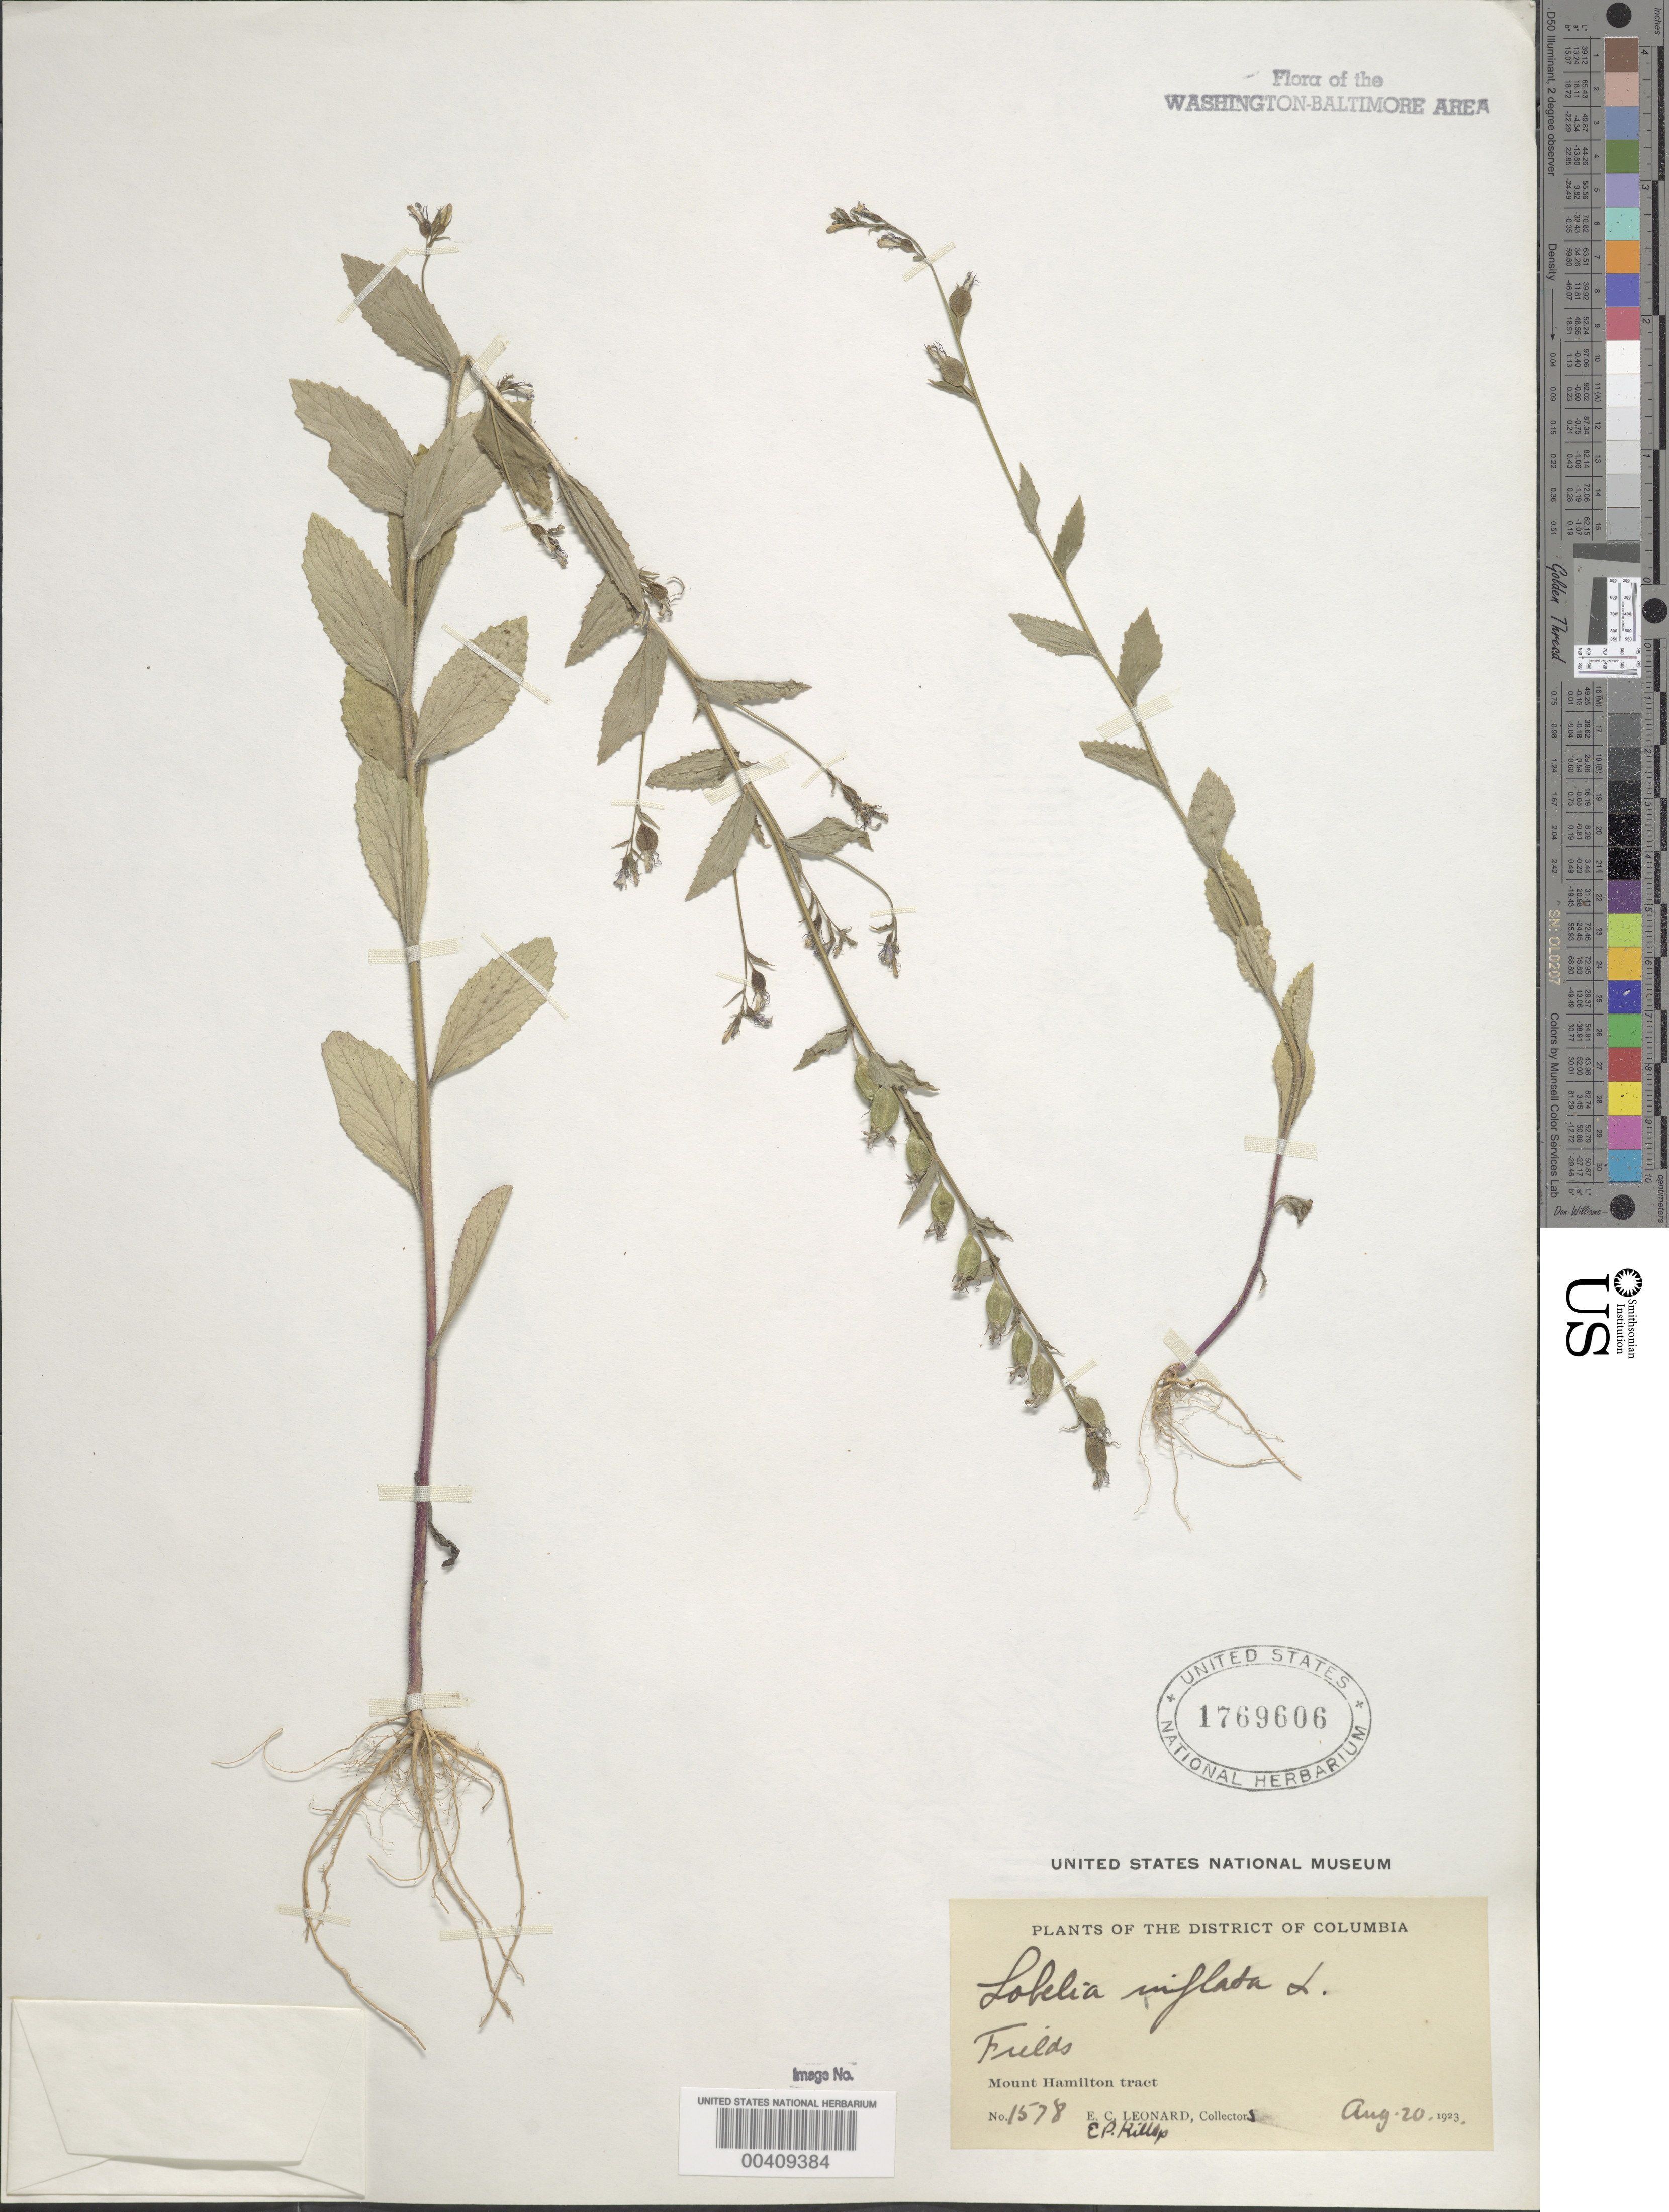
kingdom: Plantae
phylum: Tracheophyta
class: Magnoliopsida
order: Asterales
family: Campanulaceae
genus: Lobelia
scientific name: Lobelia inflata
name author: L.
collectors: E. C. Leonard & E. P. Killip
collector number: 1578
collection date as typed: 20 Aug 1923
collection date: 1923-08-20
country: United States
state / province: District of Columbia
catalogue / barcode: US 1769606